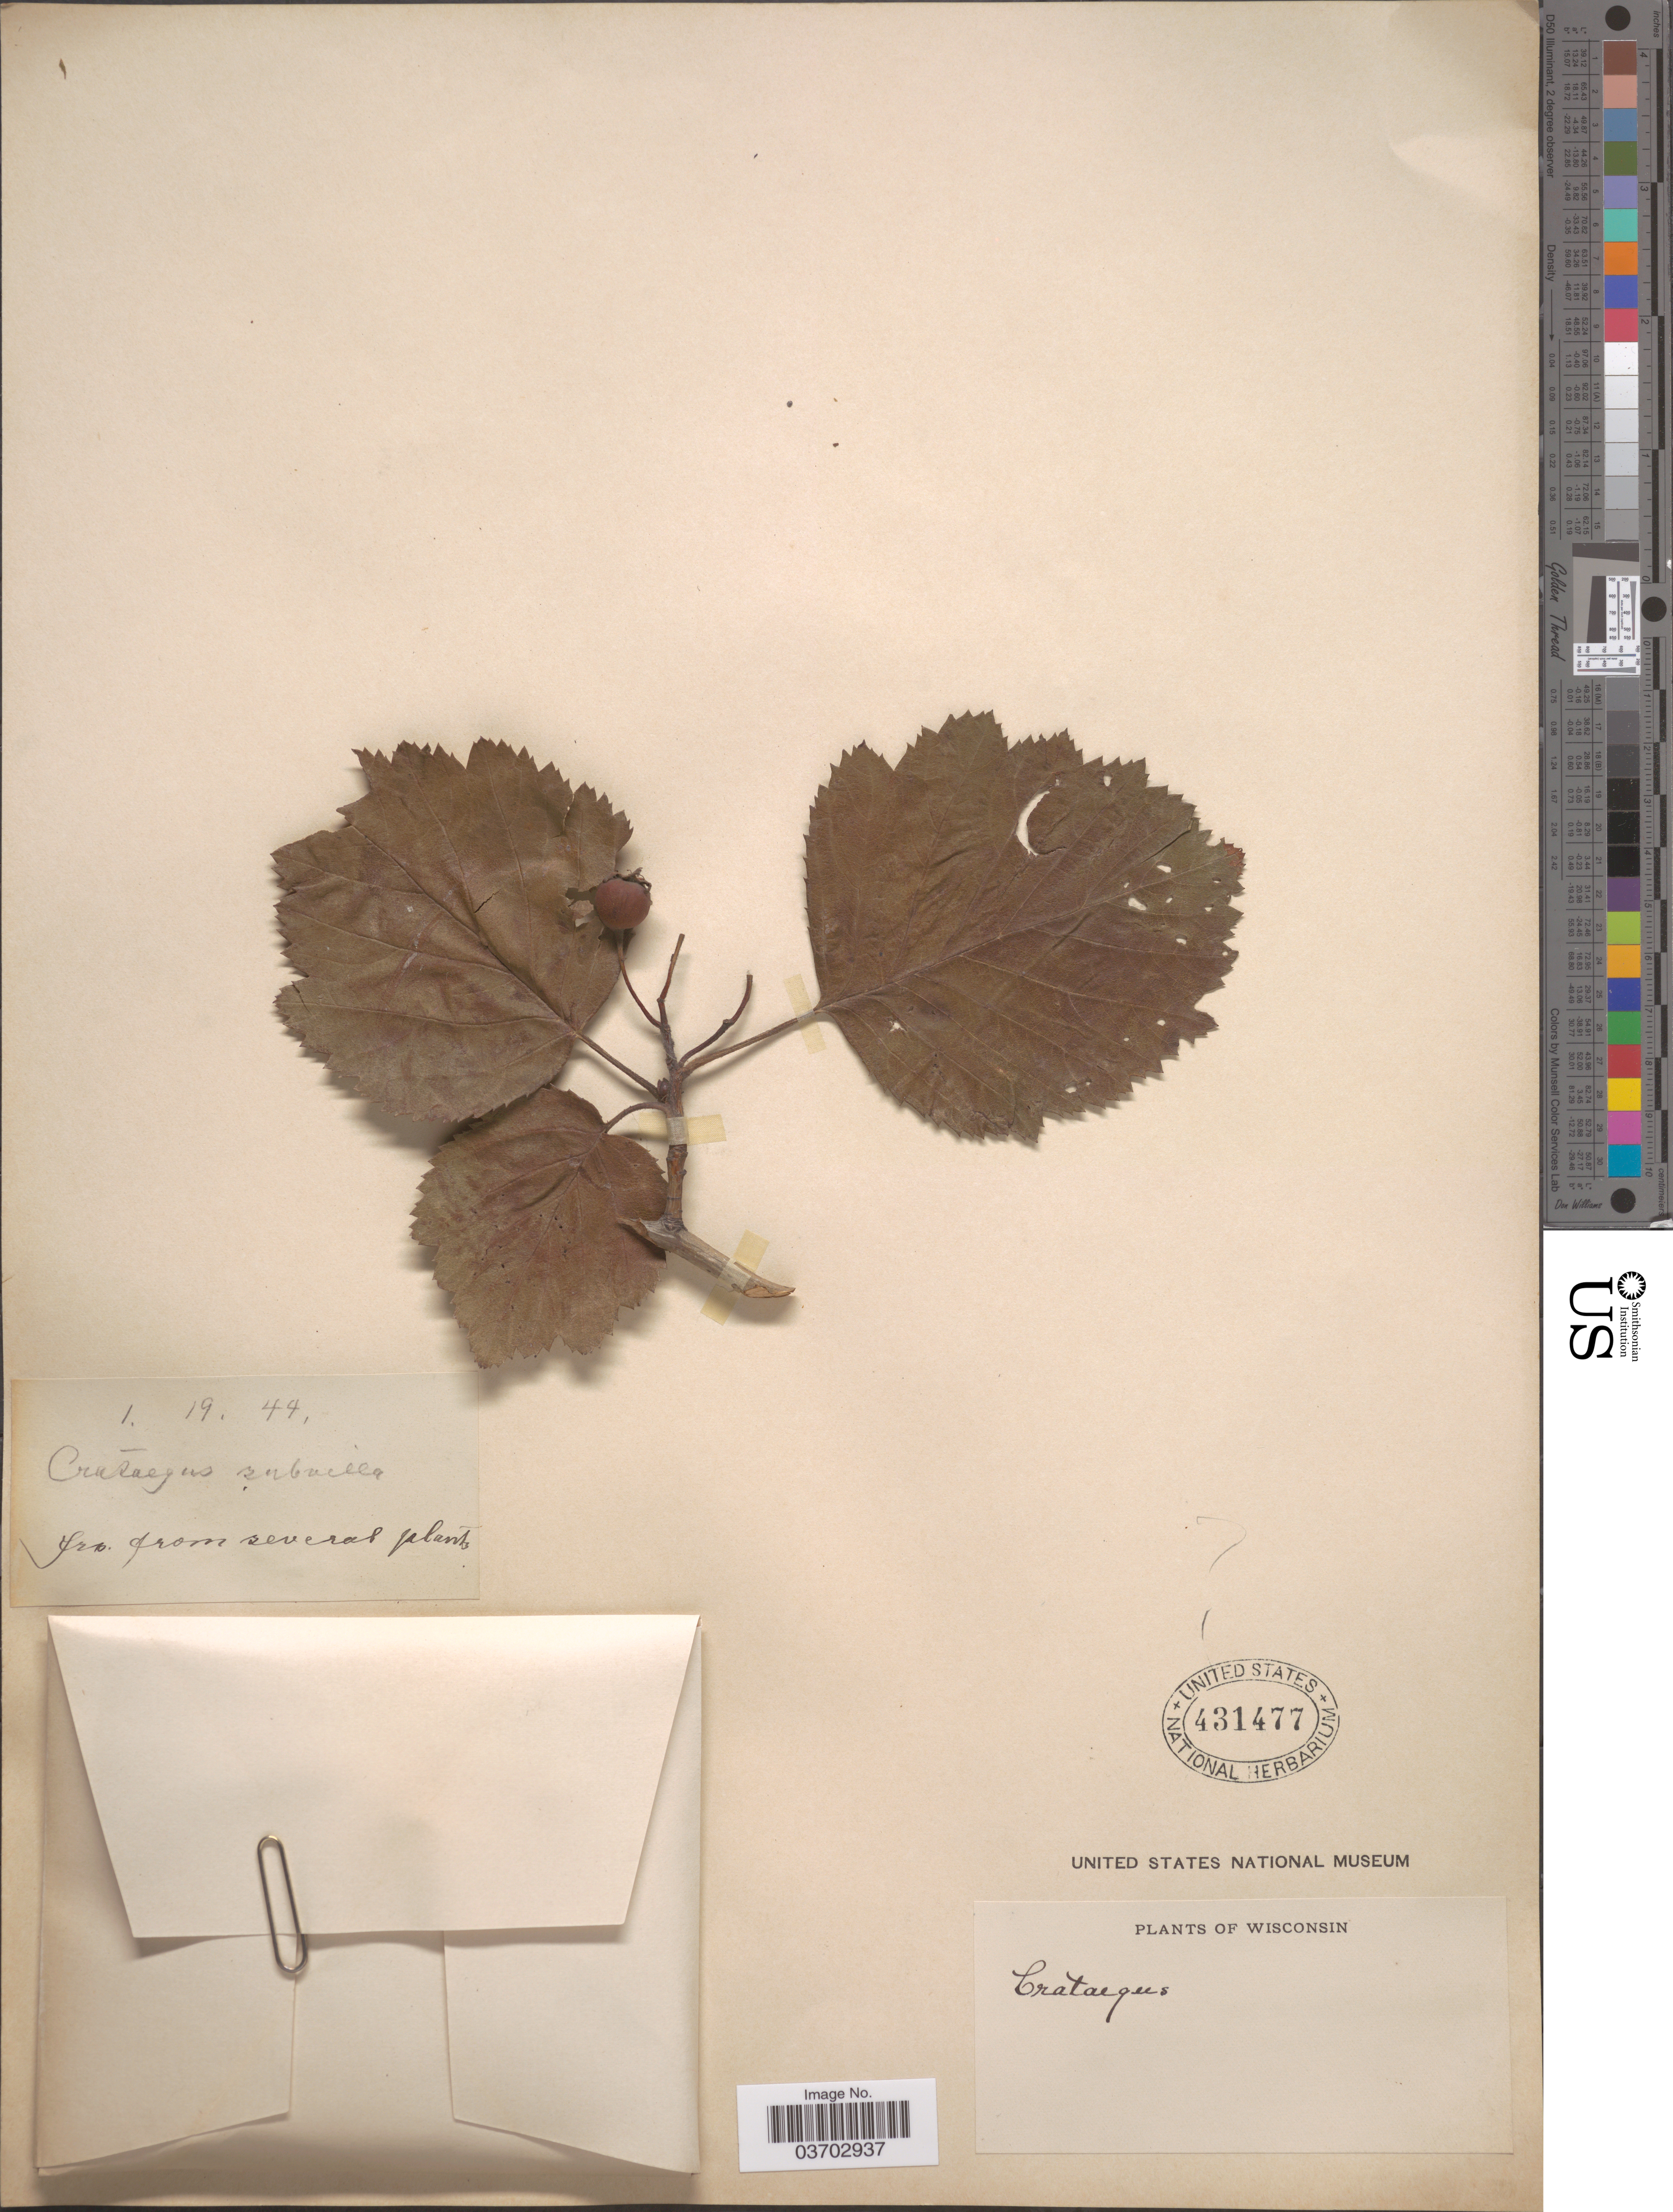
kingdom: Plantae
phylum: Tracheophyta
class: Magnoliopsida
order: Rosales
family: Rosaceae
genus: Crataegus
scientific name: Crataegus sp.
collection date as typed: Transcribed d/m/y: 19/1/49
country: United States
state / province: Wisconsin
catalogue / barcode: US 431477